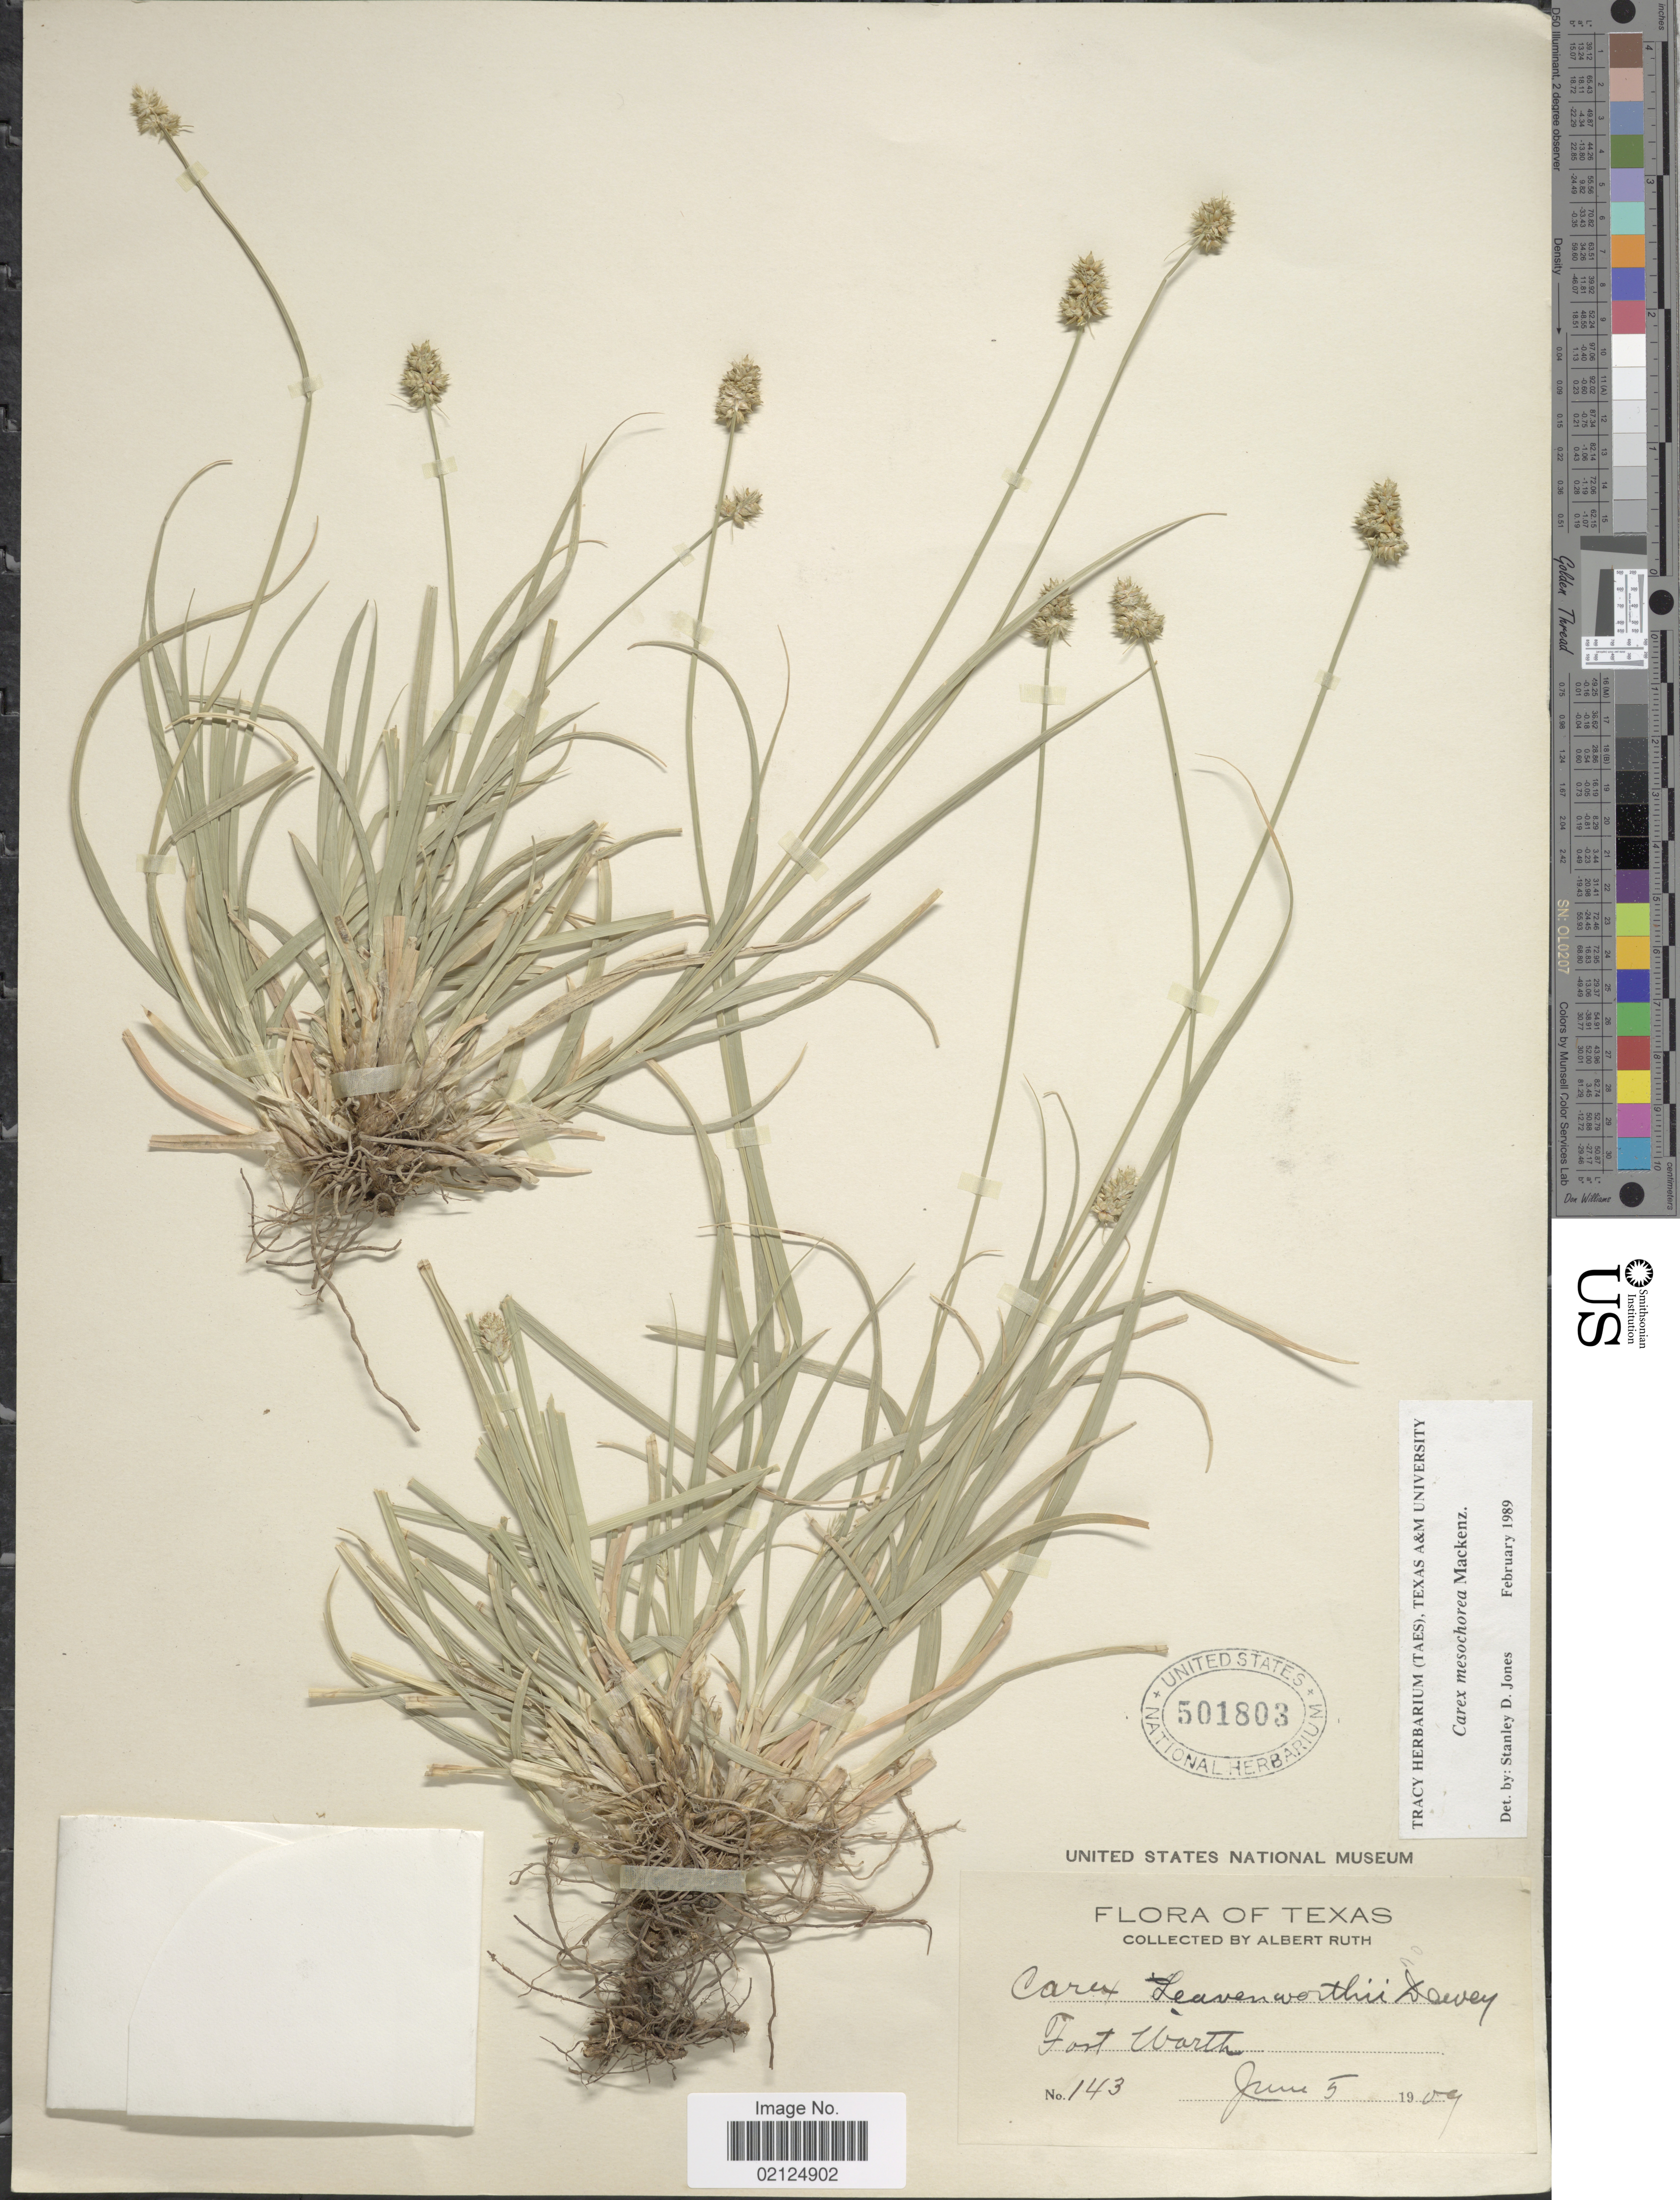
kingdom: Plantae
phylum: Tracheophyta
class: Liliopsida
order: Poales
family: Cyperaceae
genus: Carex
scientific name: Carex mesochorea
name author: Mack.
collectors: A. Ruth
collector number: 143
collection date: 1909-06-05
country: United States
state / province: Texas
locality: Fort Warth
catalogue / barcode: US 501803